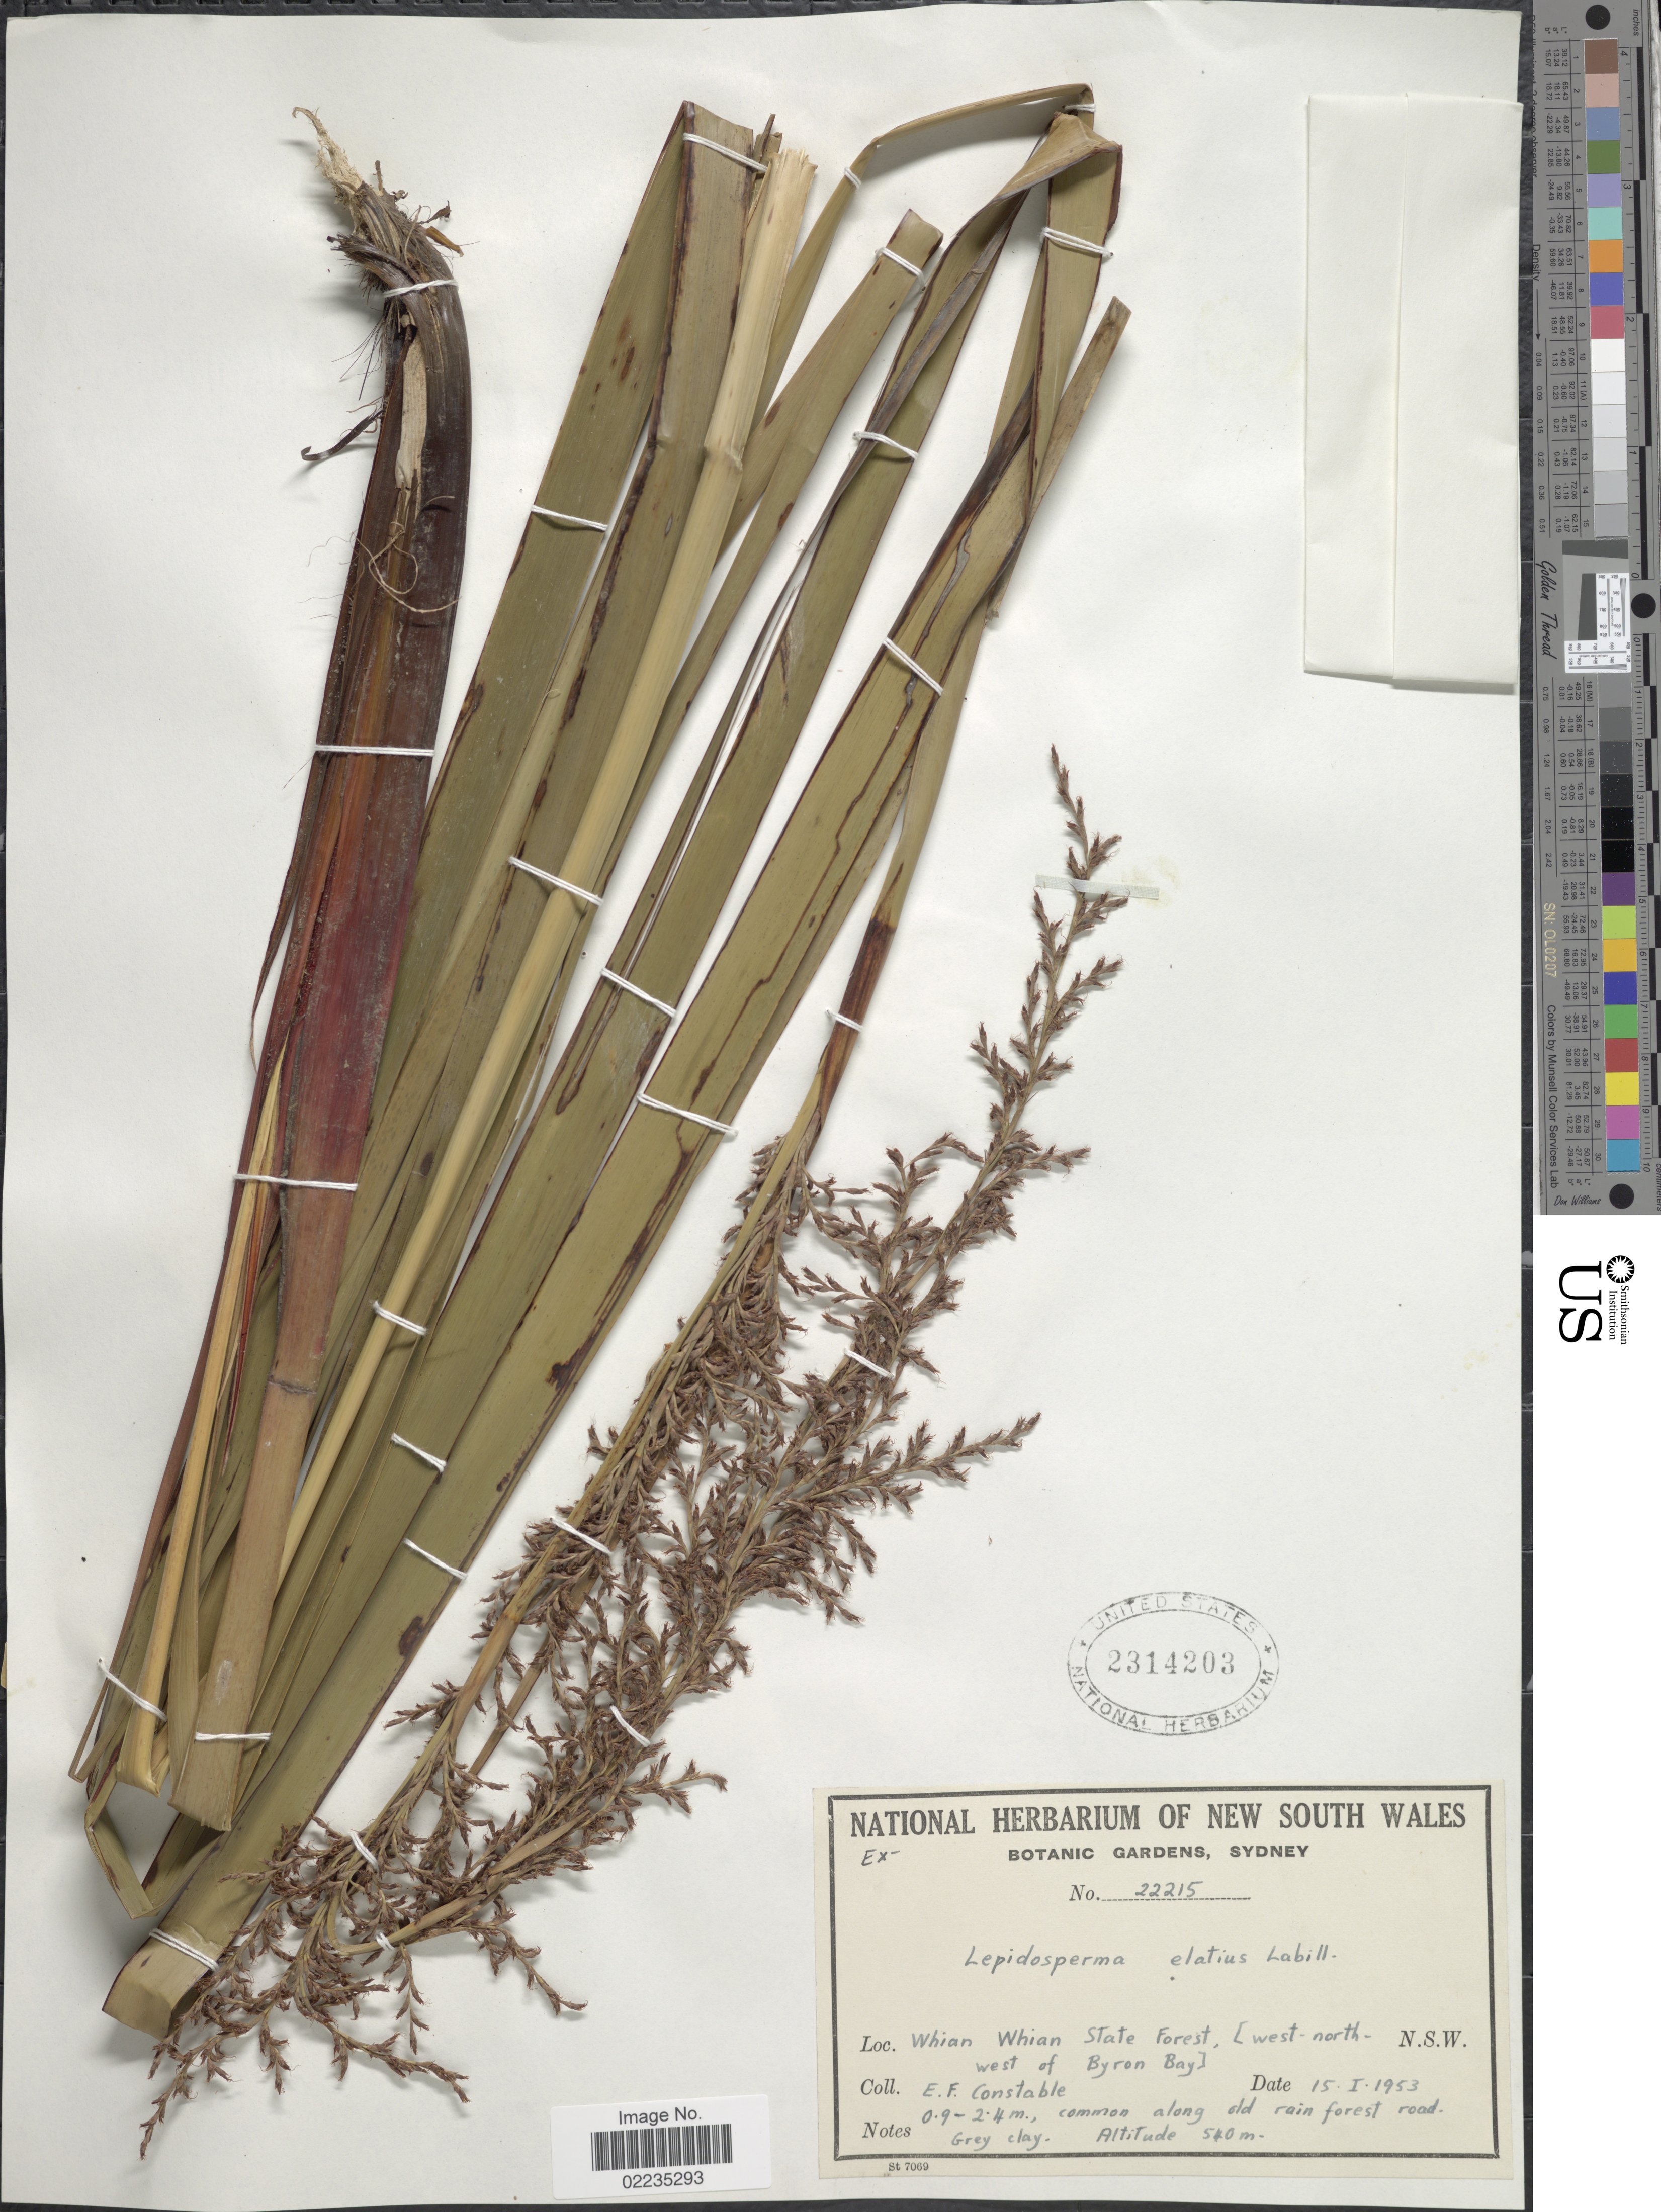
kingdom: Plantae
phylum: Tracheophyta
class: Liliopsida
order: Poales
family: Cyperaceae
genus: Lepidosperma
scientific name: Lepidosperma elatius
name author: Labill.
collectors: E. F. Constable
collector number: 22215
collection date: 1953-01-15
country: Australia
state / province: New South Wales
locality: Whian Whian State Forest, [West-north-west of Byron Bay] N.S.W.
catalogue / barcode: US 2314203